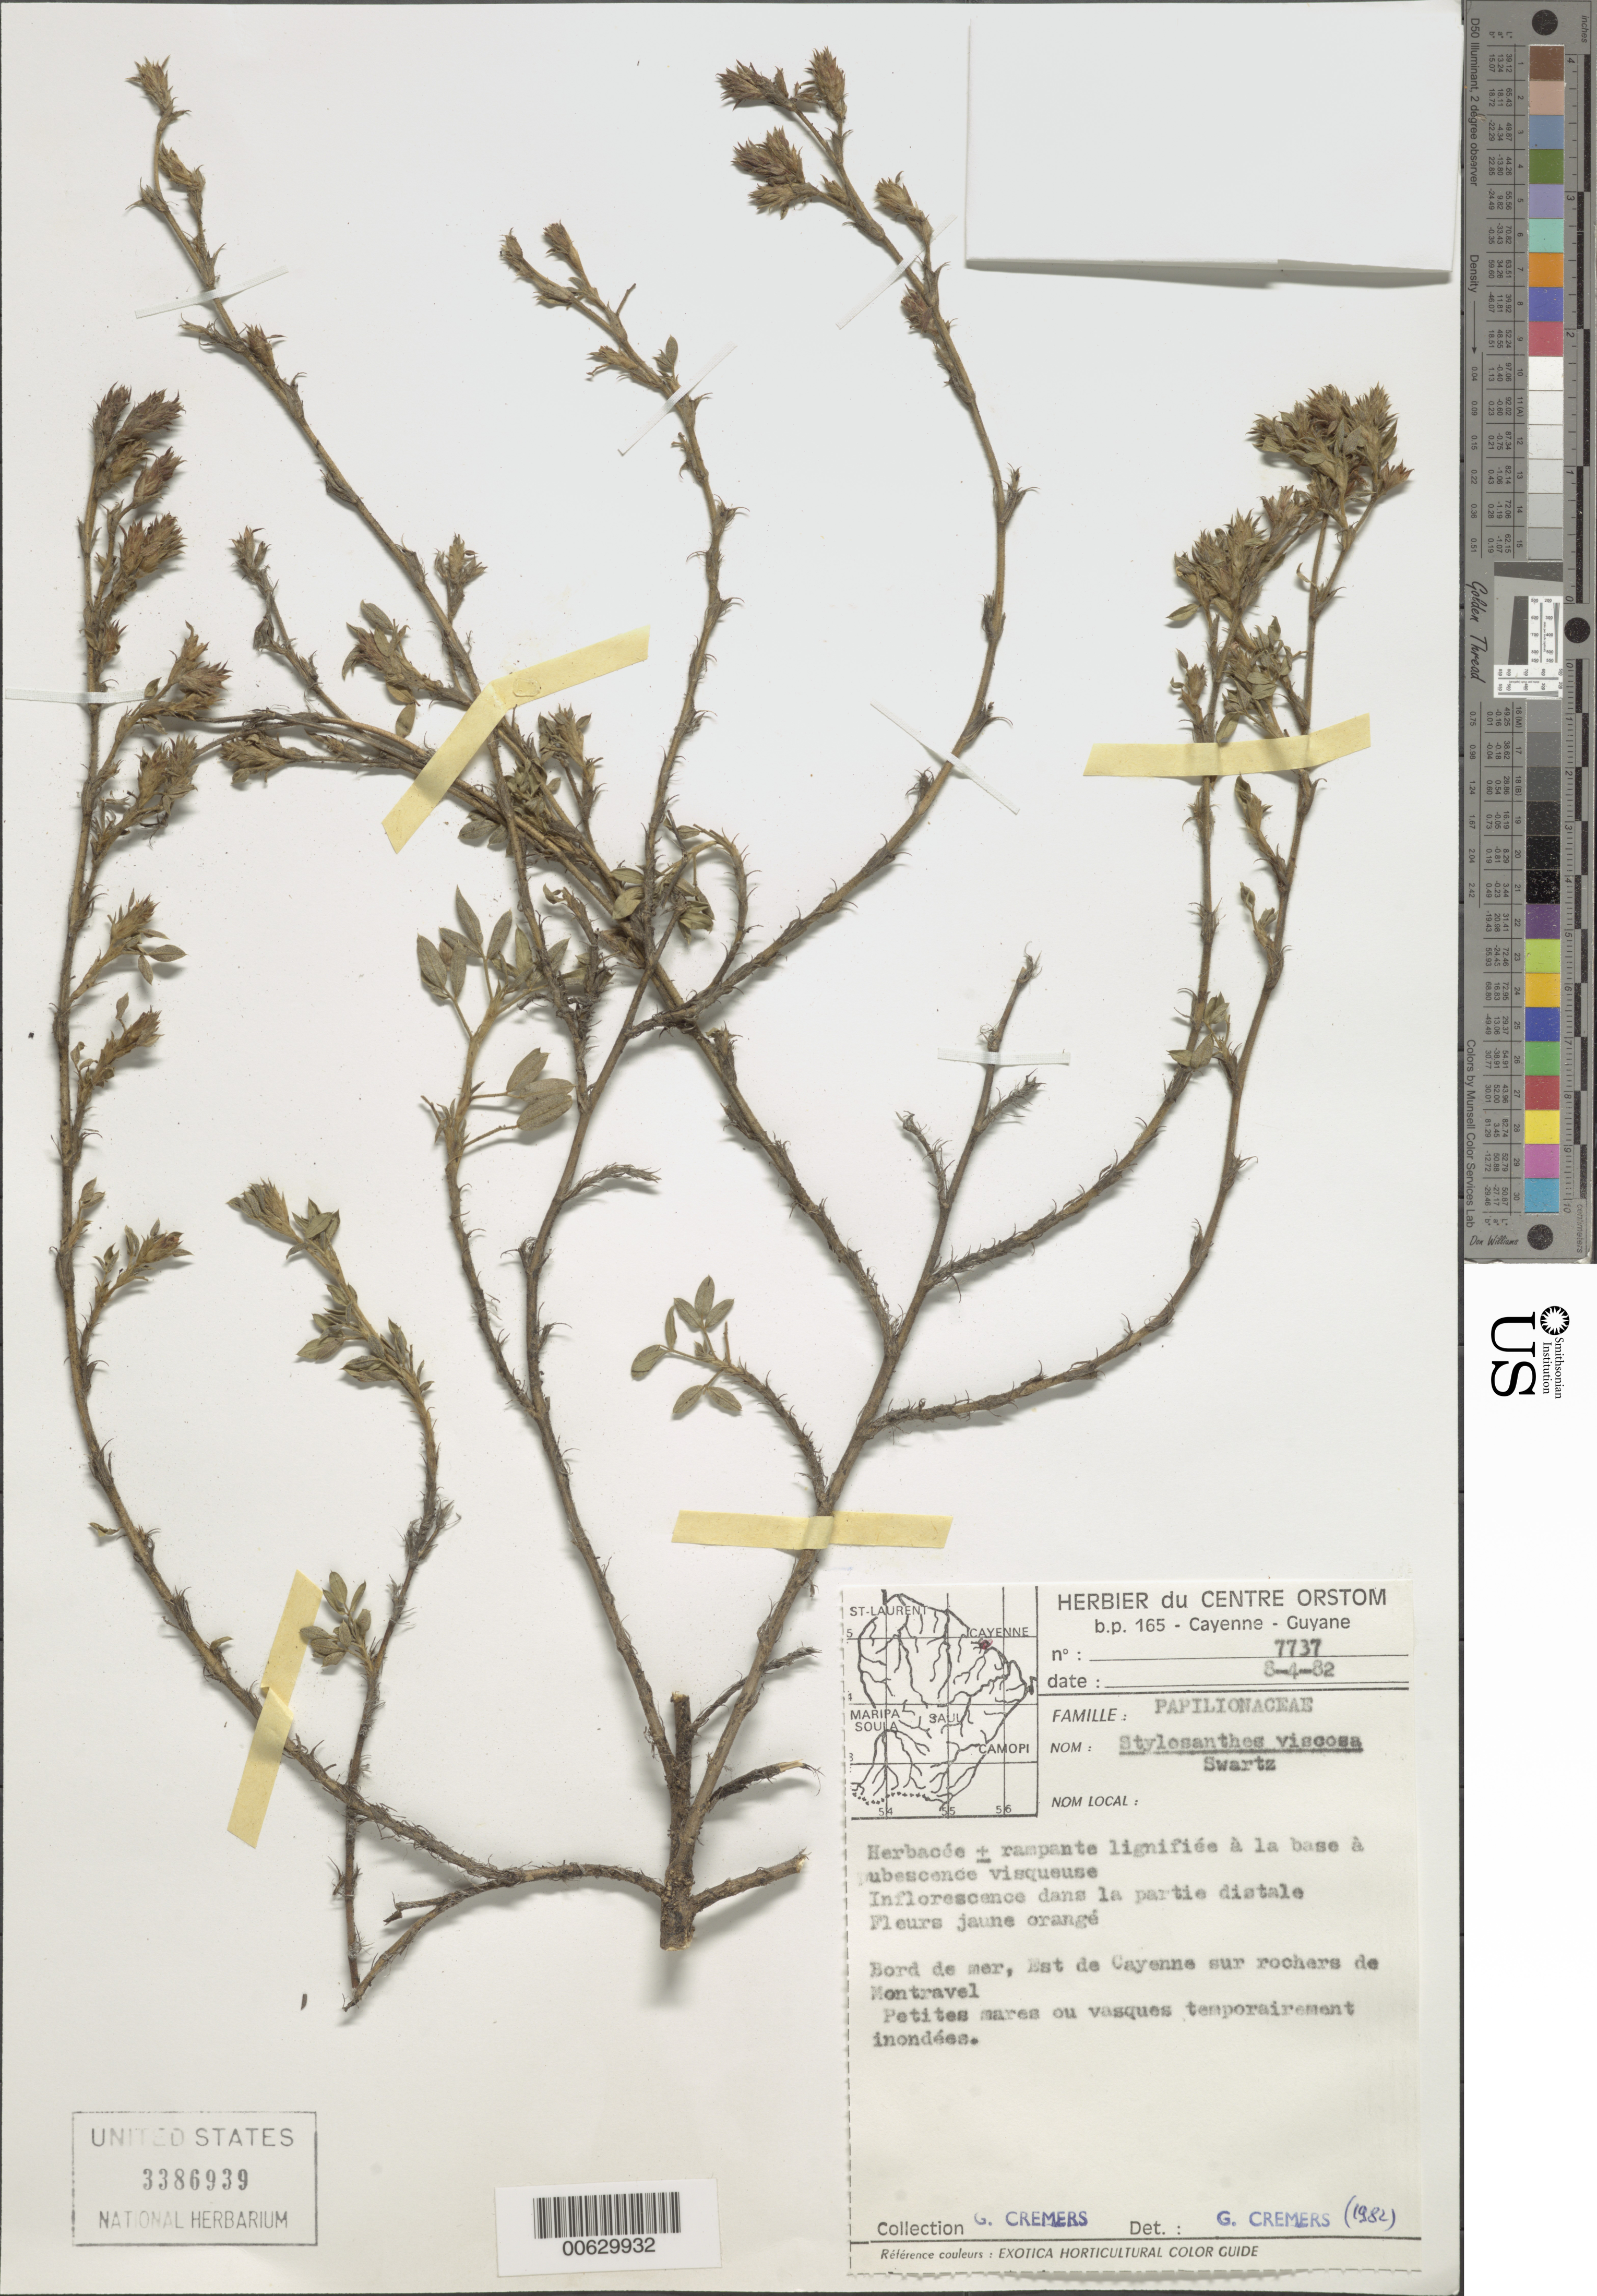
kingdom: Plantae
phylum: Tracheophyta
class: Magnoliopsida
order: Fabales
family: Fabaceae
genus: Stylosanthes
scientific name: Stylosanthes viscosa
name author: Sw.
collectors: G. Cremers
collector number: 7737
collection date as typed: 8-Apr-82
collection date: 1982-04-08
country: French Guiana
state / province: Cayenne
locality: Cayenne, Est de, sur les rochers de Montravel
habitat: Seaside, on rocks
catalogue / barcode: US 3386939